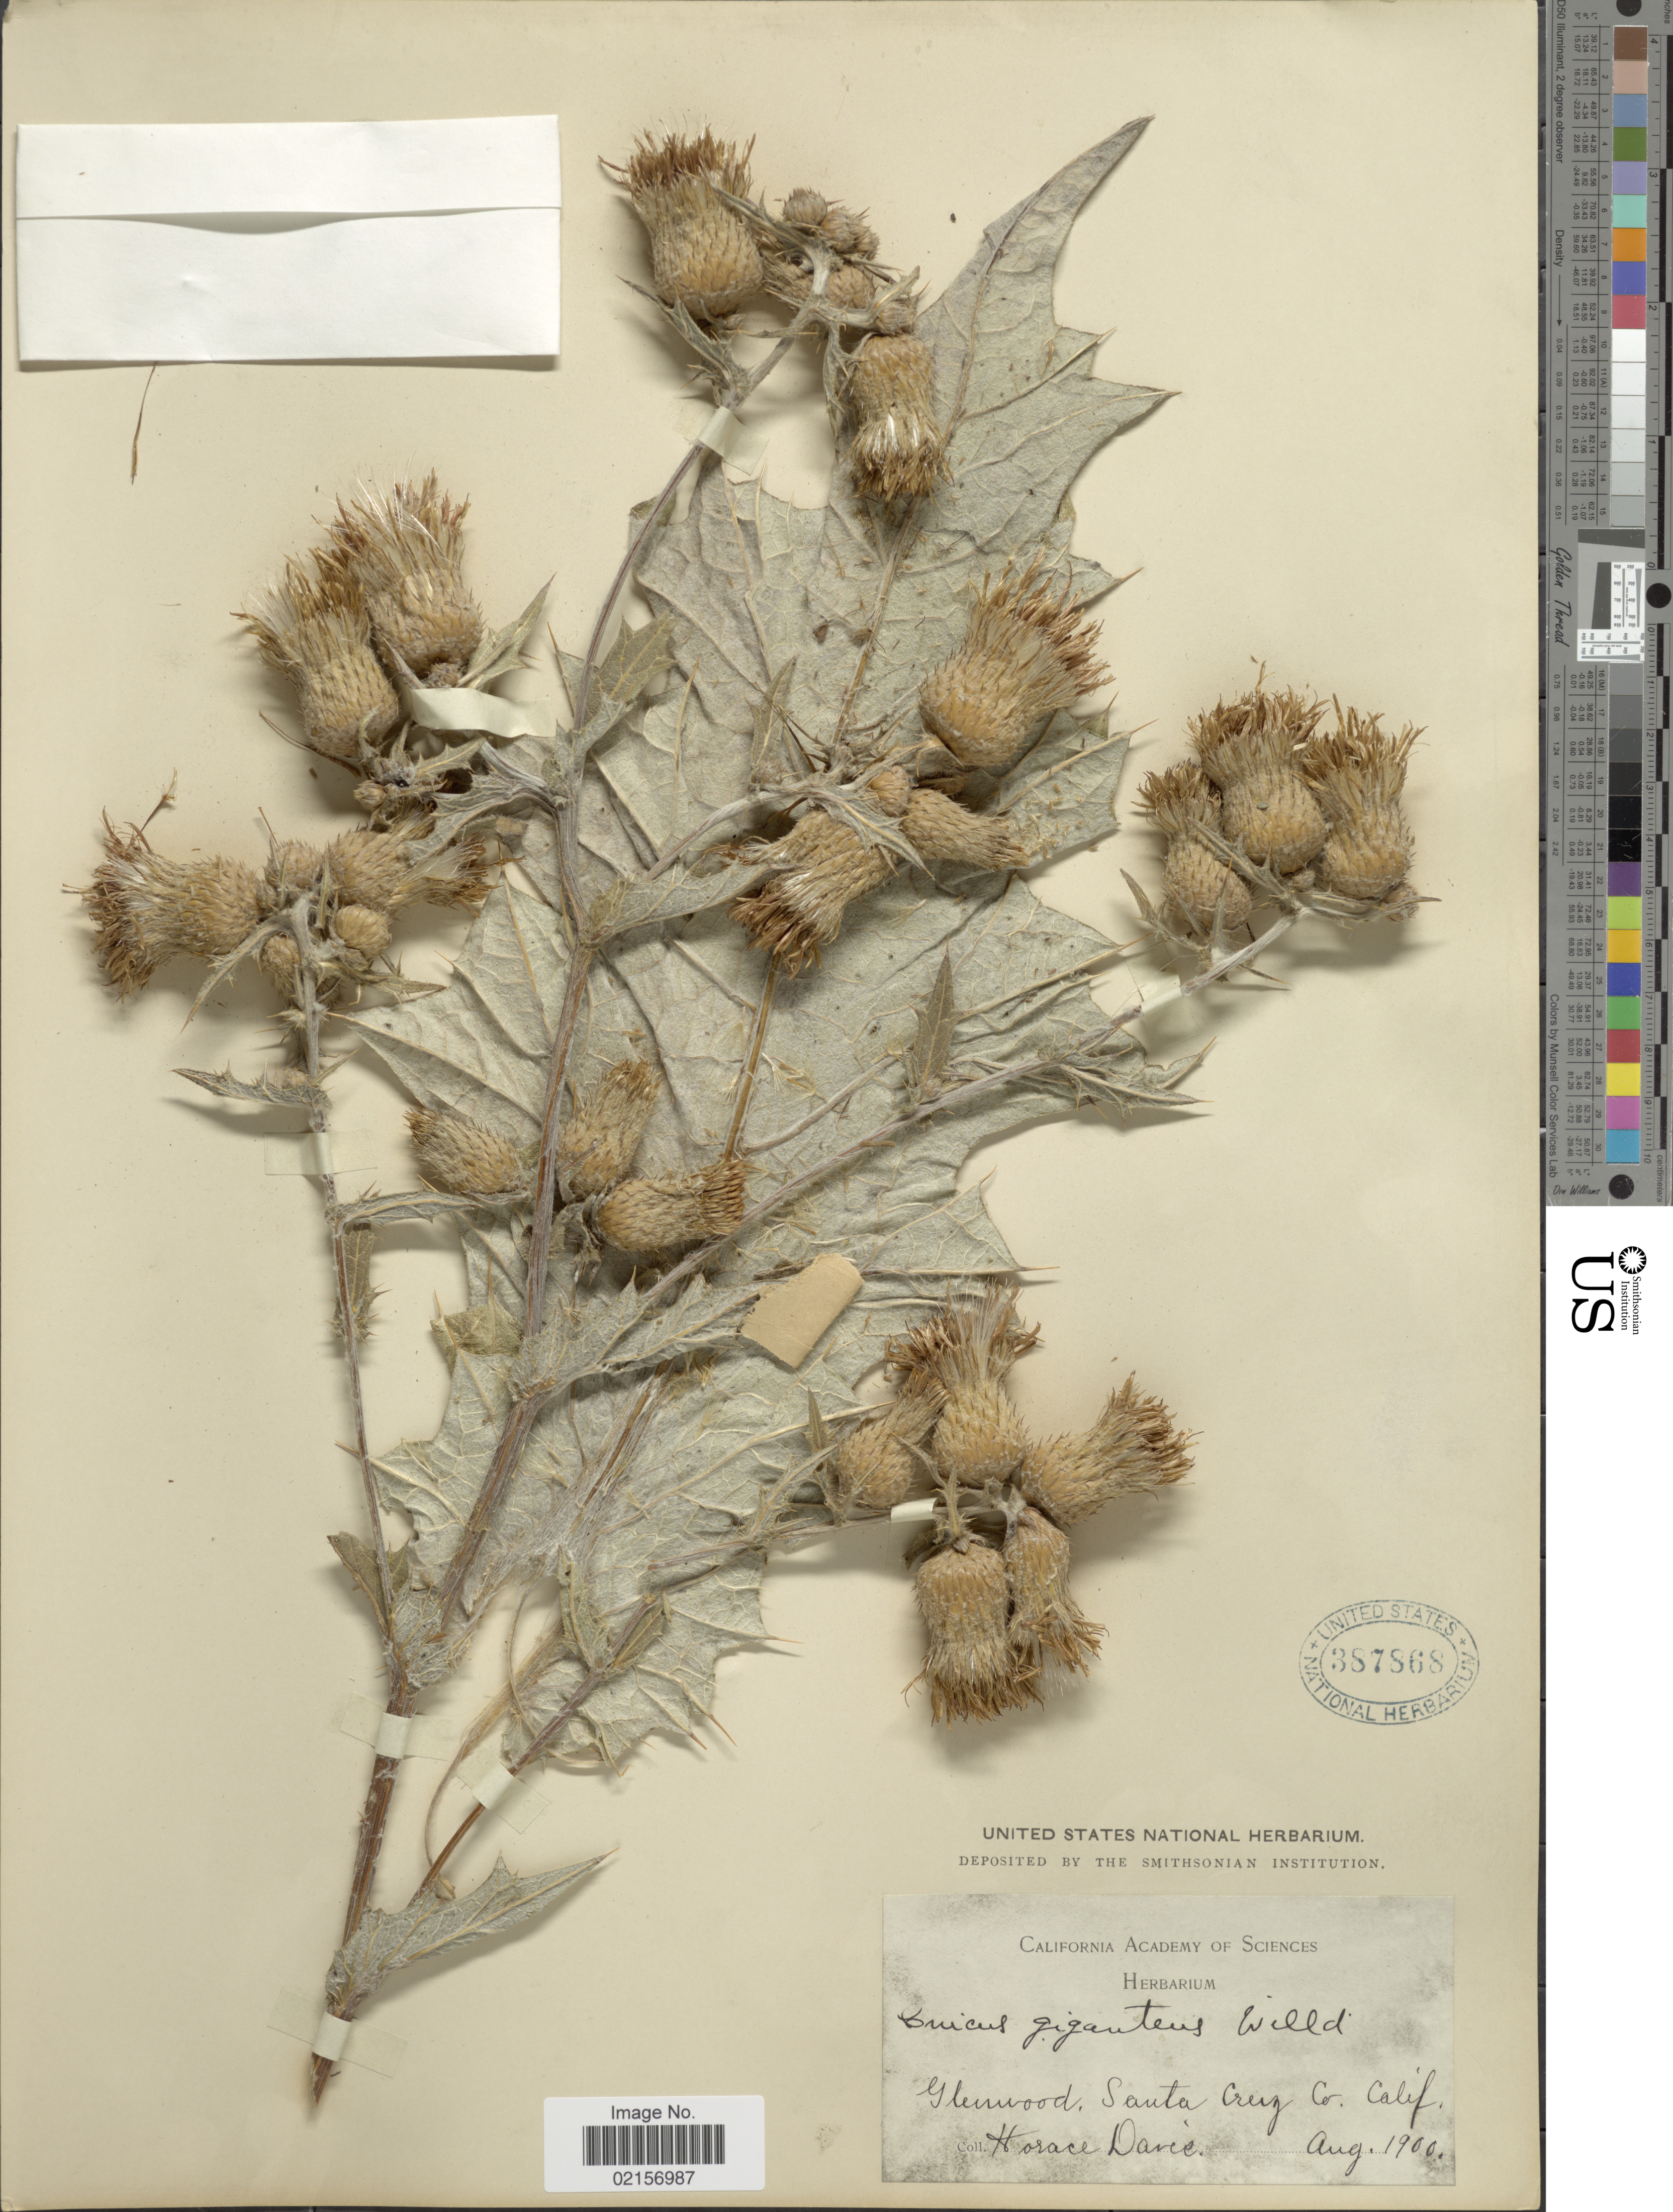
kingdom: Plantae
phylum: Tracheophyta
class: Magnoliopsida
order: Asterales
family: Asteraceae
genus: Cirsium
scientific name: Cirsium scabrum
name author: (Poir.) Bonnet & Barratte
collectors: H. Davis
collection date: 1900-08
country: United States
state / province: California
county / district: Santa Cruz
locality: Glenwood, Santa Cruz Co.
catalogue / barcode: US 387868